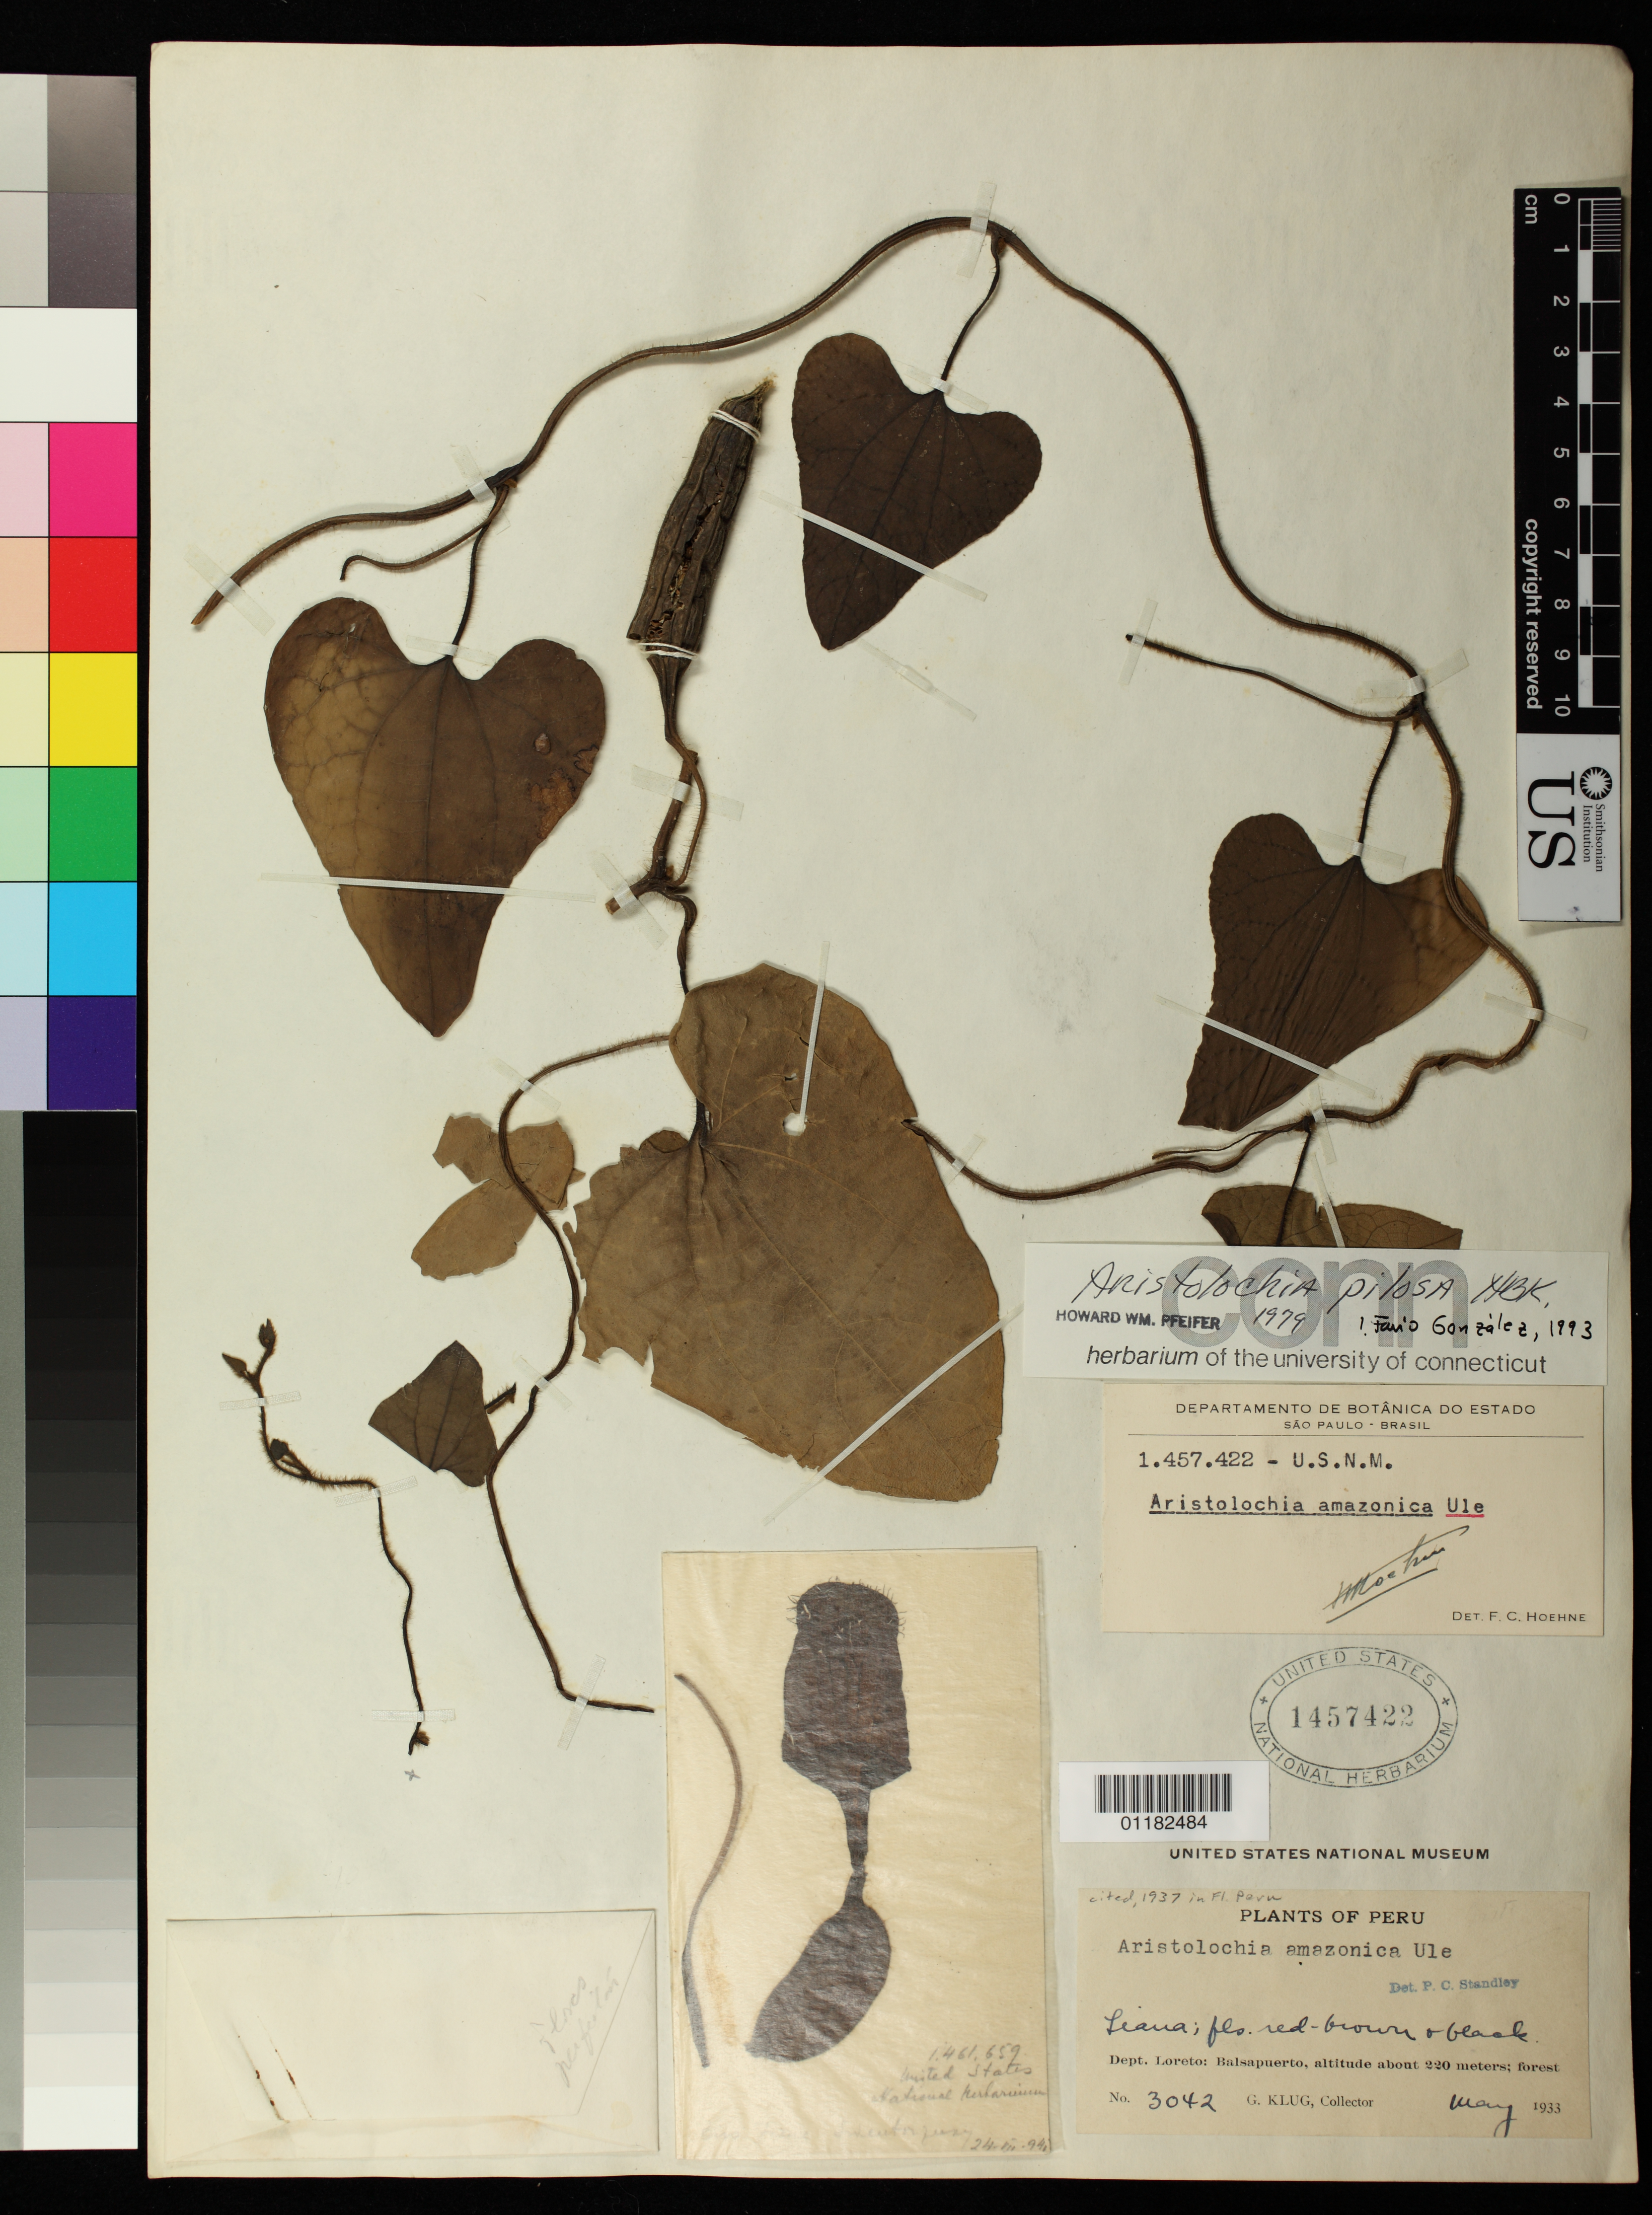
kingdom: Plantae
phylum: Tracheophyta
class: Magnoliopsida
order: Piperales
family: Aristolochiaceae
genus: Aristolochia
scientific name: Aristolochia pilosa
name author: Kunth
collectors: G. Klug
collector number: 3042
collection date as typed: May 1933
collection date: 1933-05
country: Peru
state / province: Loreto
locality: Balsapuerto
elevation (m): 220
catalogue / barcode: US 1457422